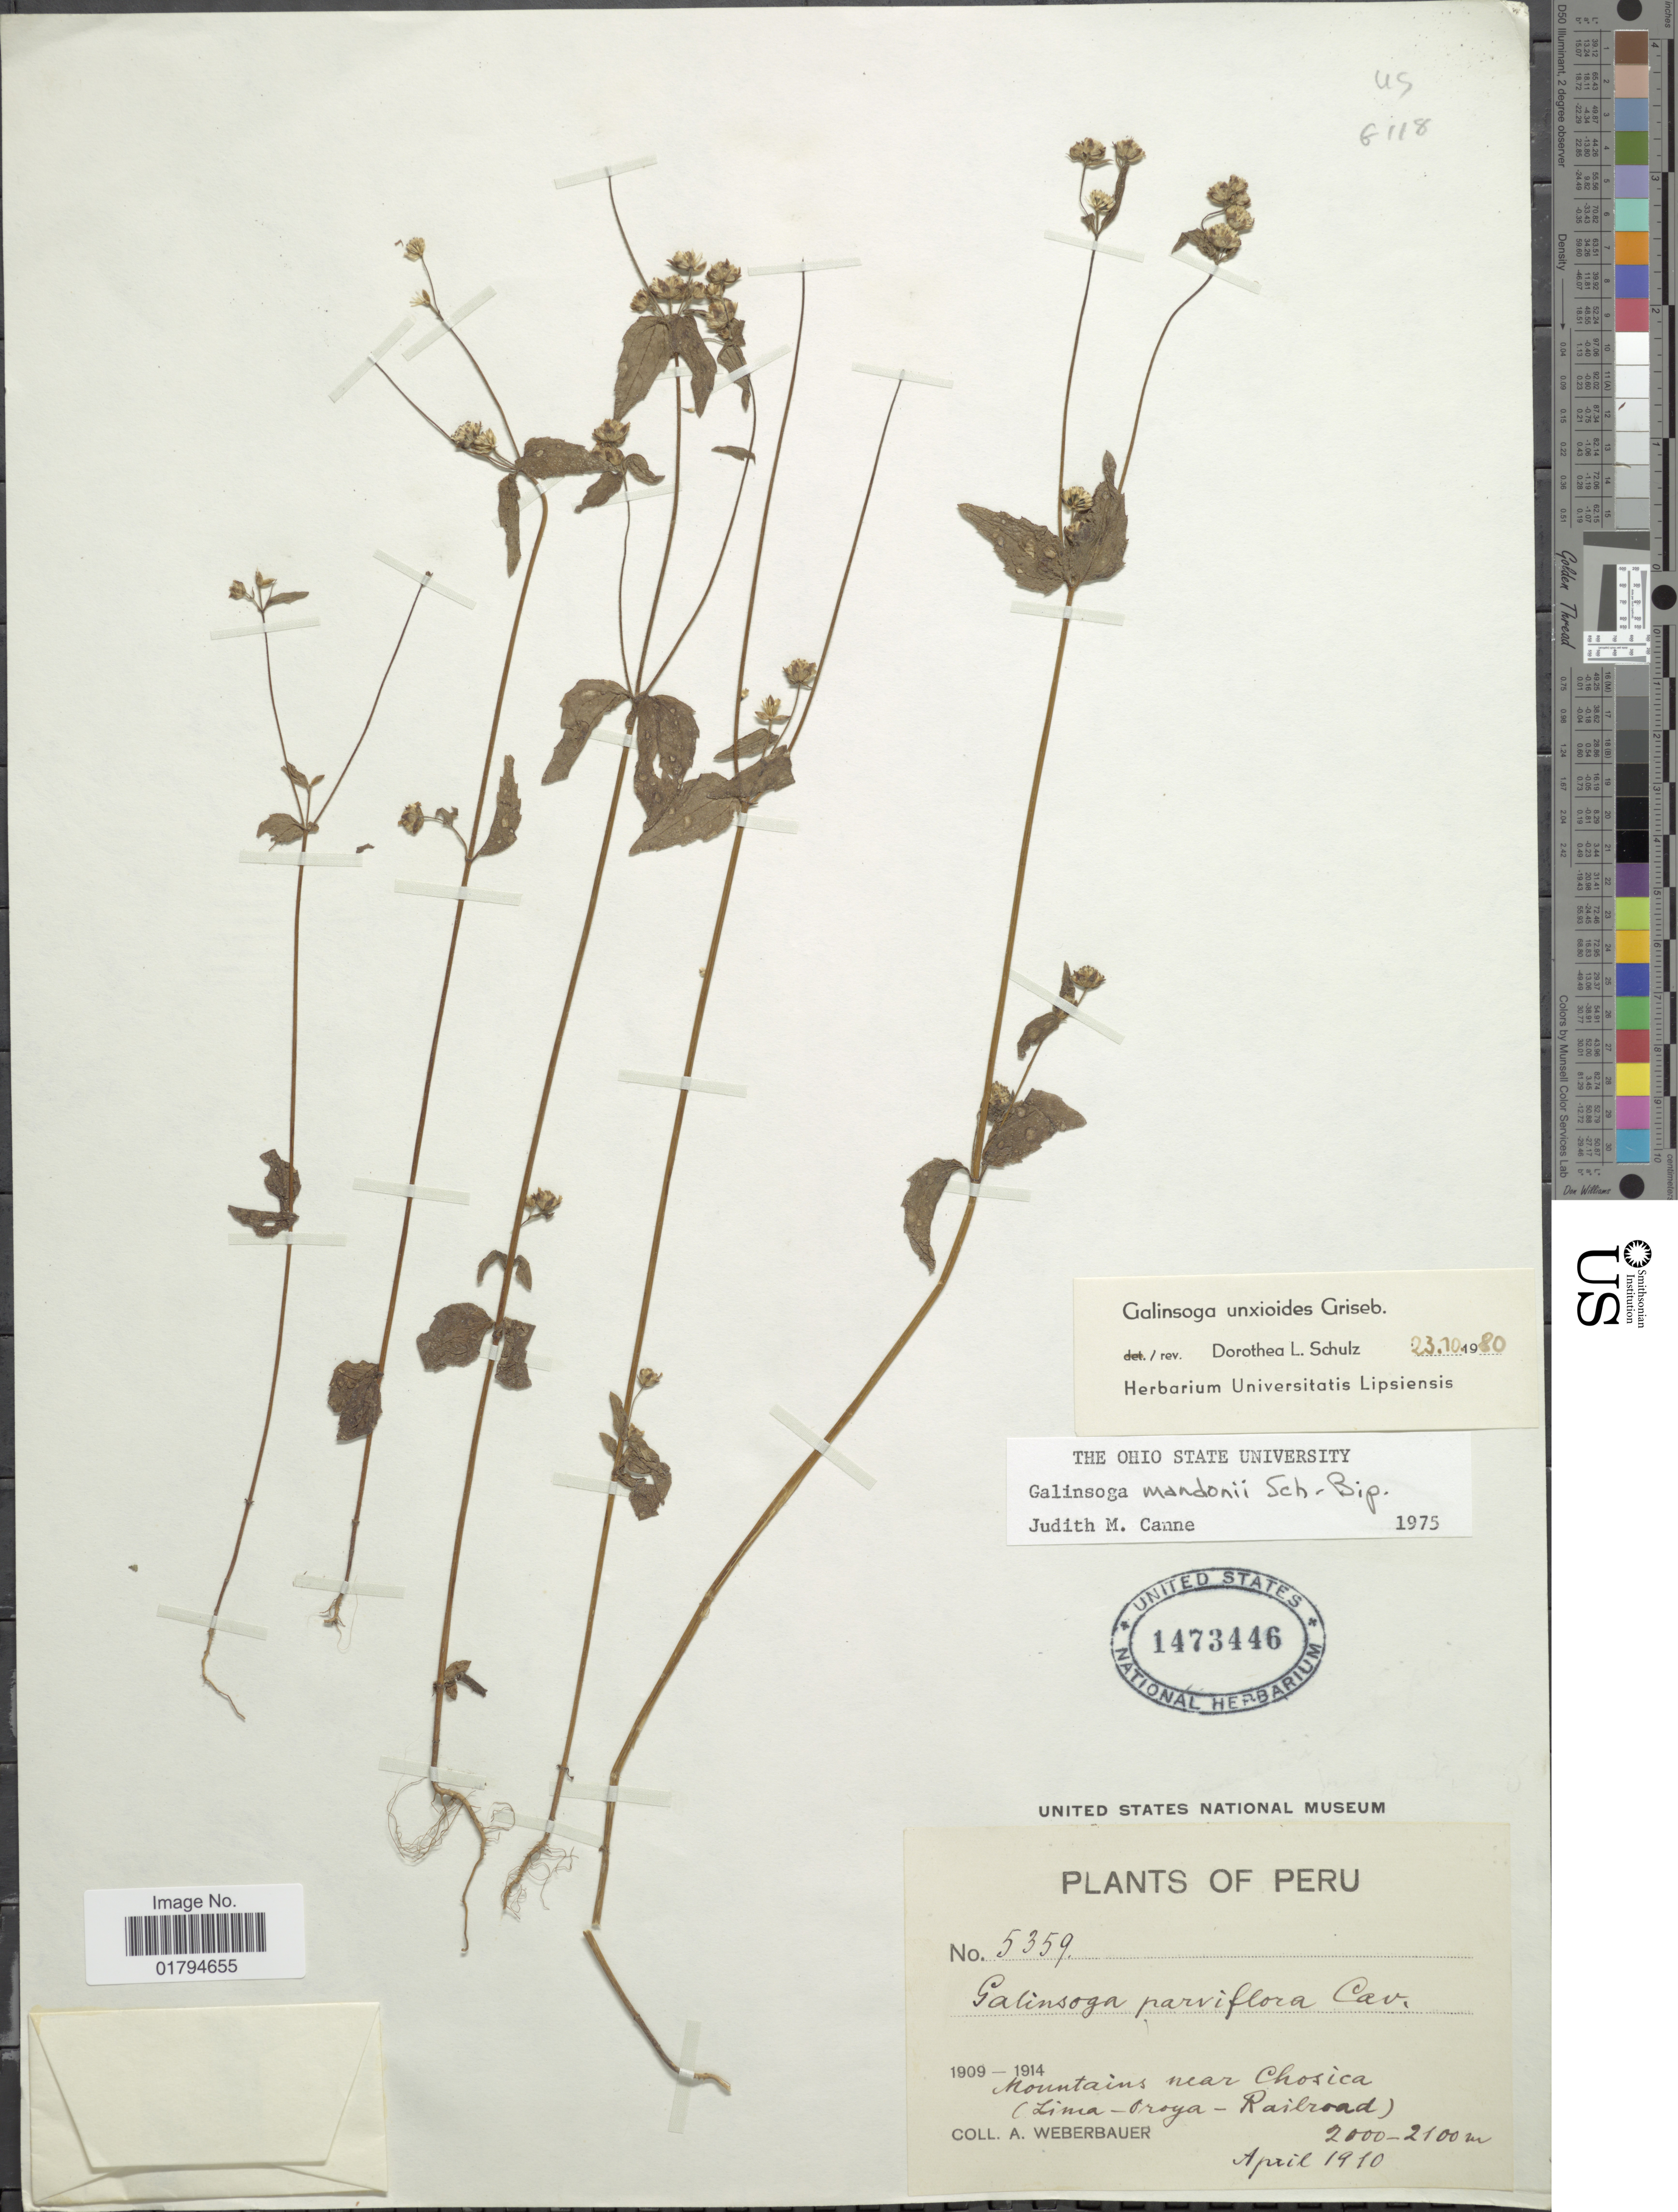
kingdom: Plantae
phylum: Tracheophyta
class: Magnoliopsida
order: Asterales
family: Asteraceae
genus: Galinsoga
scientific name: Galinsoga unxioides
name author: Griseb.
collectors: A. Weberbauer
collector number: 5359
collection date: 1910-04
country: Peru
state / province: Lima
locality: Mountains near Chosica (Lima-Oroya-Railroad)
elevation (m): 2000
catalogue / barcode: US 1473446